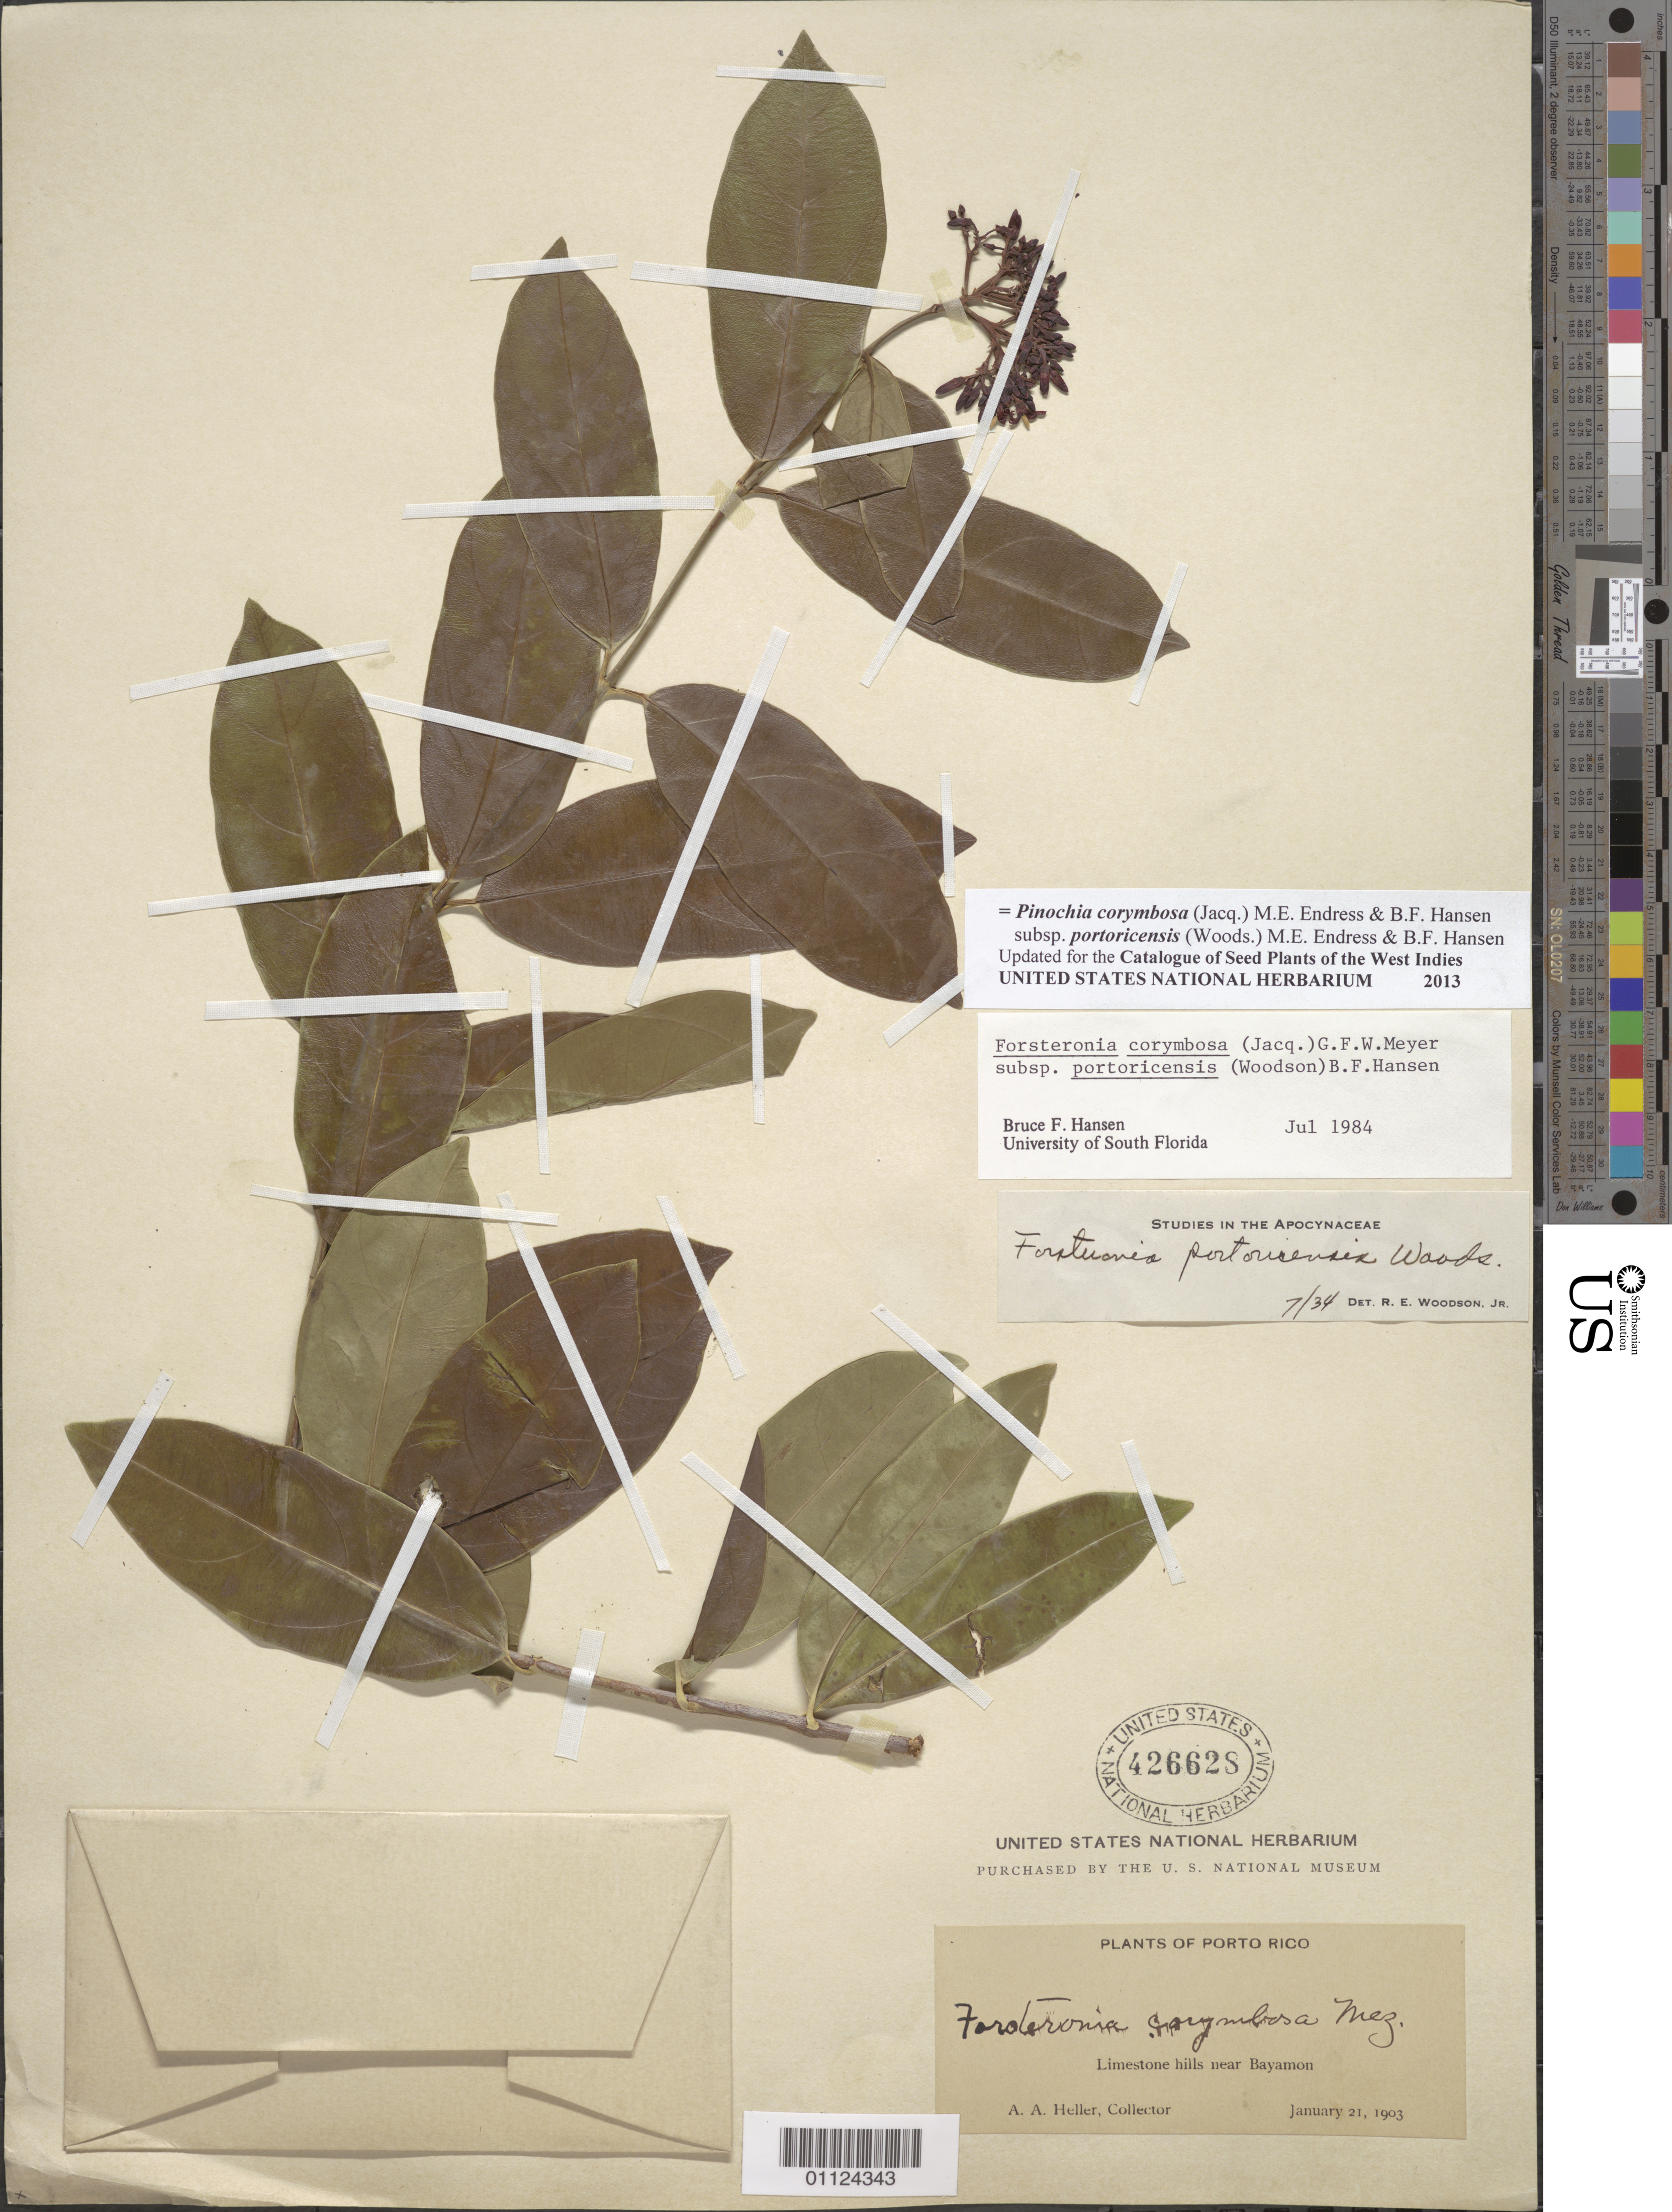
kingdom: Plantae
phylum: Tracheophyta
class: Magnoliopsida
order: Gentianales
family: Apocynaceae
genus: Pinochia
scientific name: Pinochia corymbosa subsp. portoricensis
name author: (Woodson) M.E. Endress & B.F. Hansen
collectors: A. A. Heller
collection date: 1903-01-21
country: Puerto Rico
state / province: Bayamón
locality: Bayamón vicinity.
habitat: Limestone hills.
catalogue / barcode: US 426628